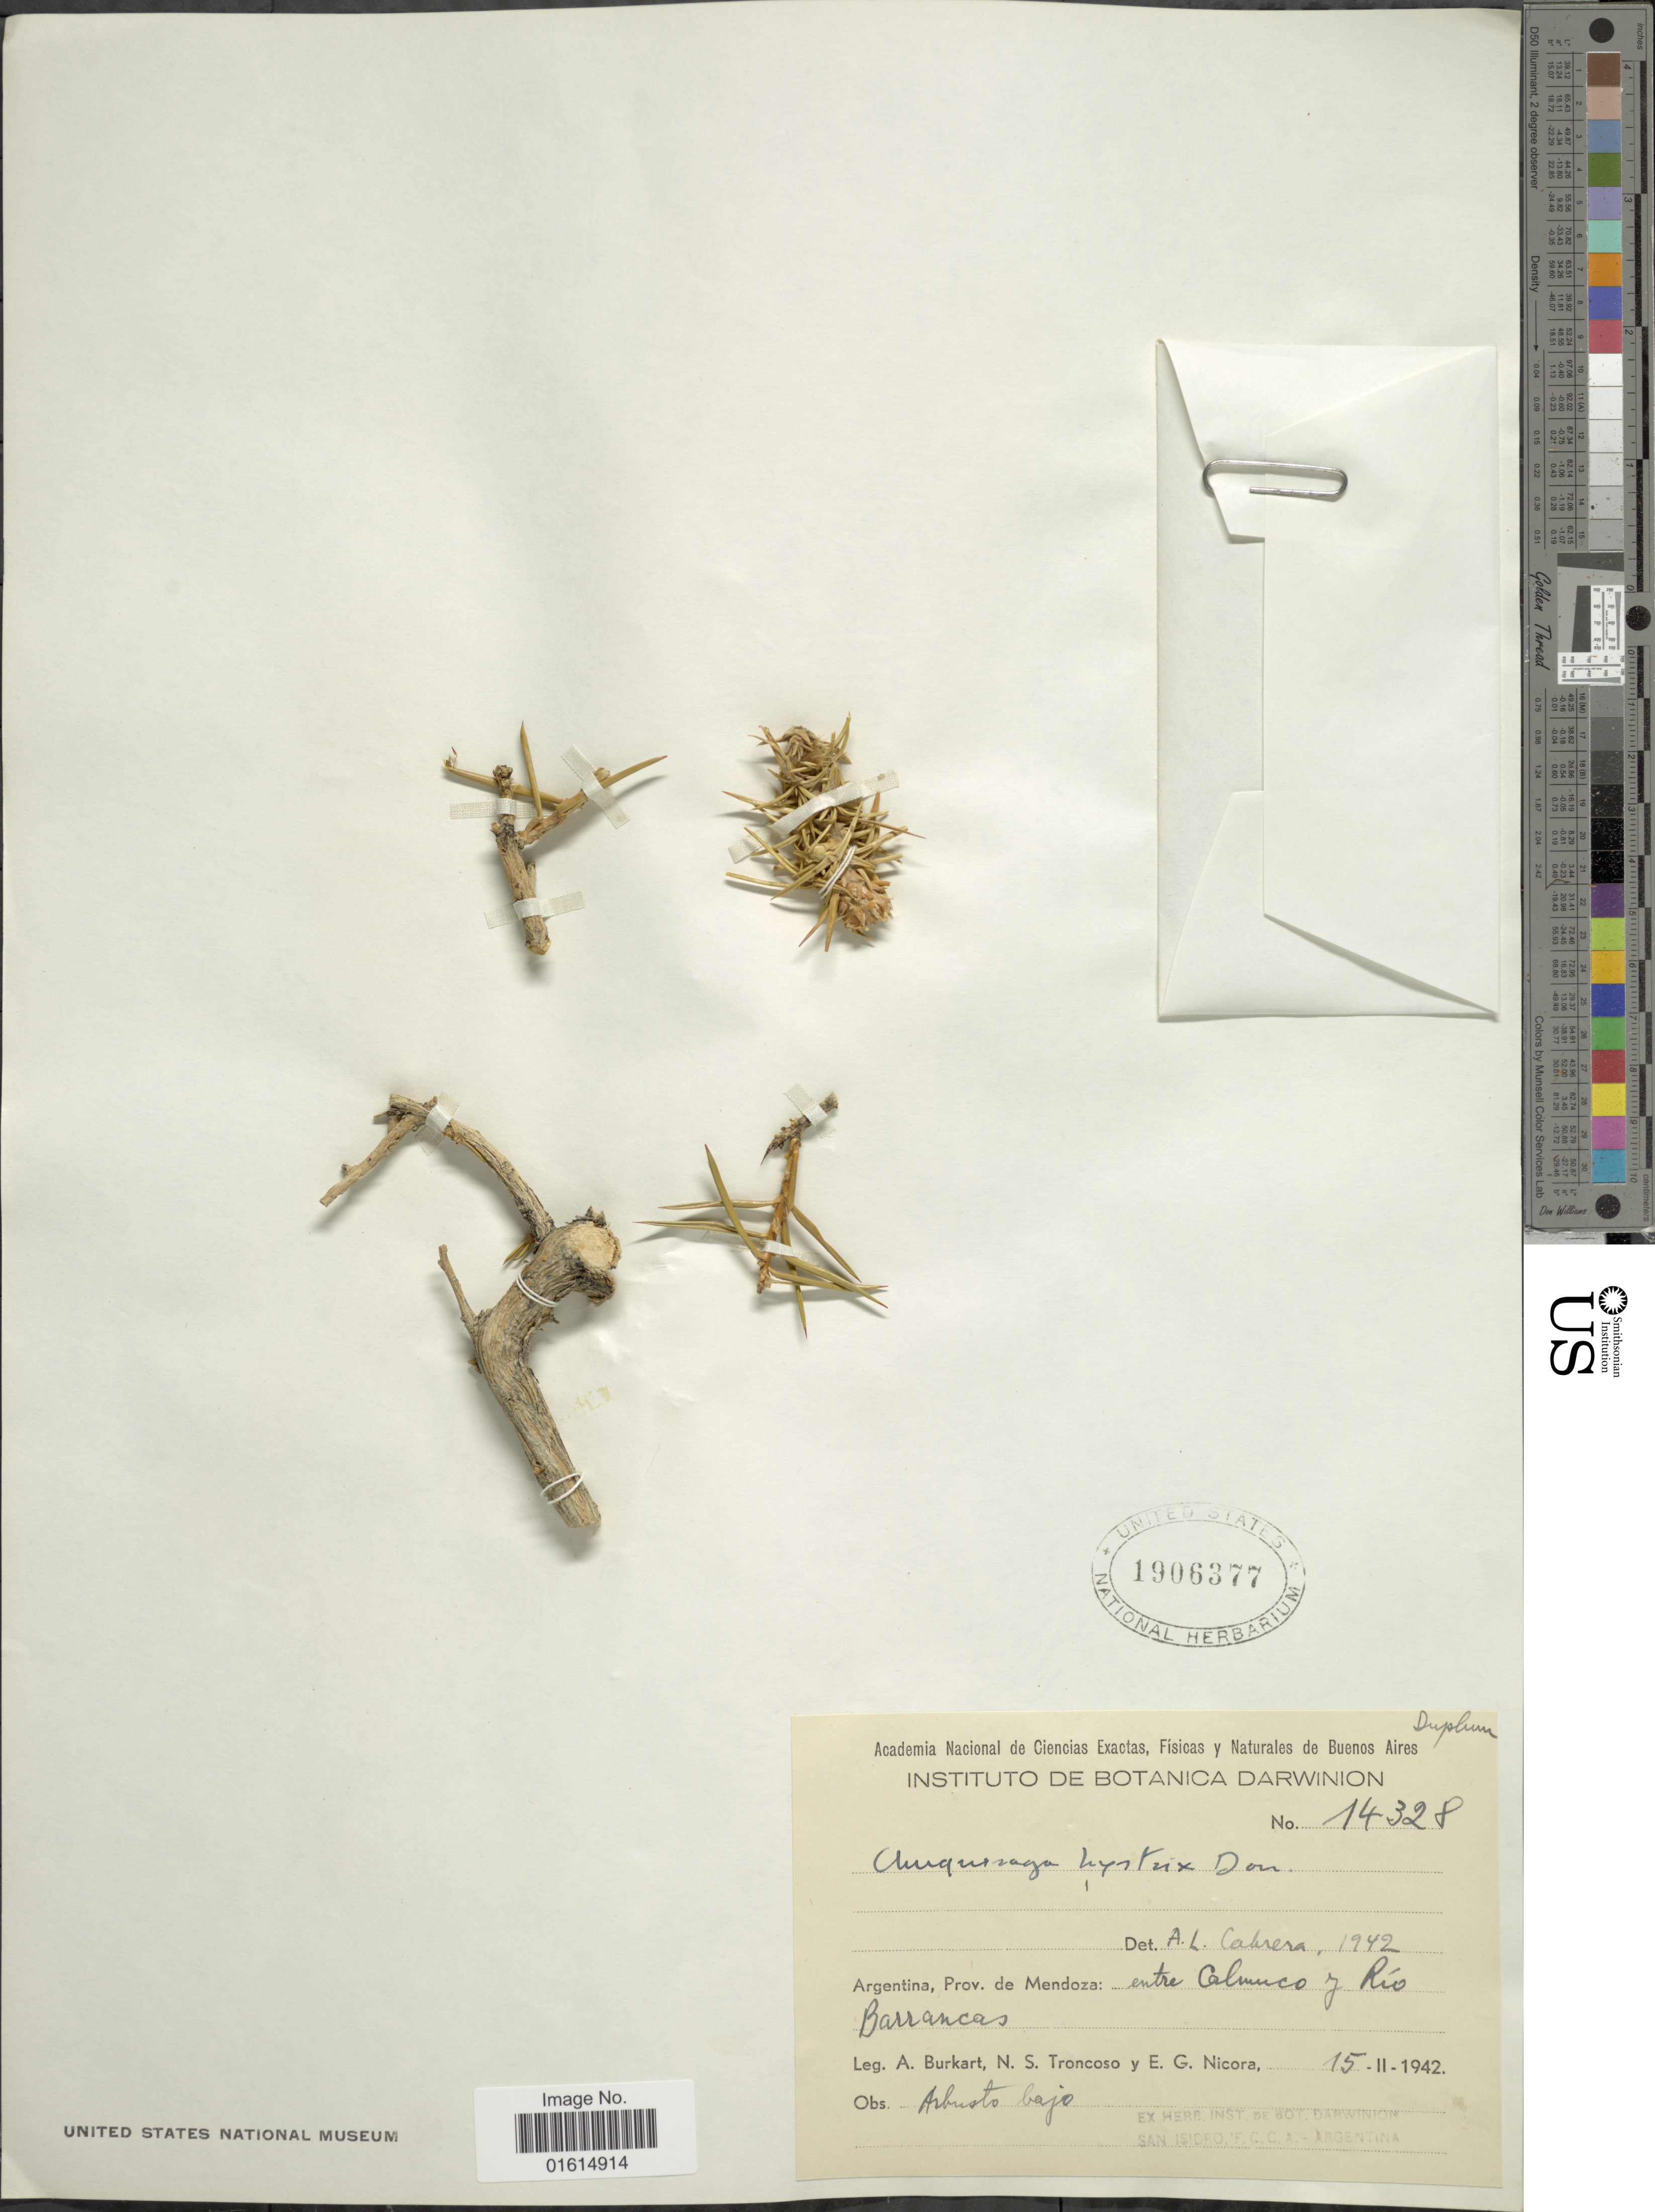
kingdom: Plantae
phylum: Tracheophyta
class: Magnoliopsida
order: Asterales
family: Asteraceae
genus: Chuquiraga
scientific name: Chuquiraga hystrix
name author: D. Don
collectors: A. E. Burkart, N. Troncoso & E. G. Nicora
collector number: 14328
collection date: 1942-02-15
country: Argentina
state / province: Mendoza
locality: Prov. de Mendoza, entre Calmuco y Rio Barrancas.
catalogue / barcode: US 1906377